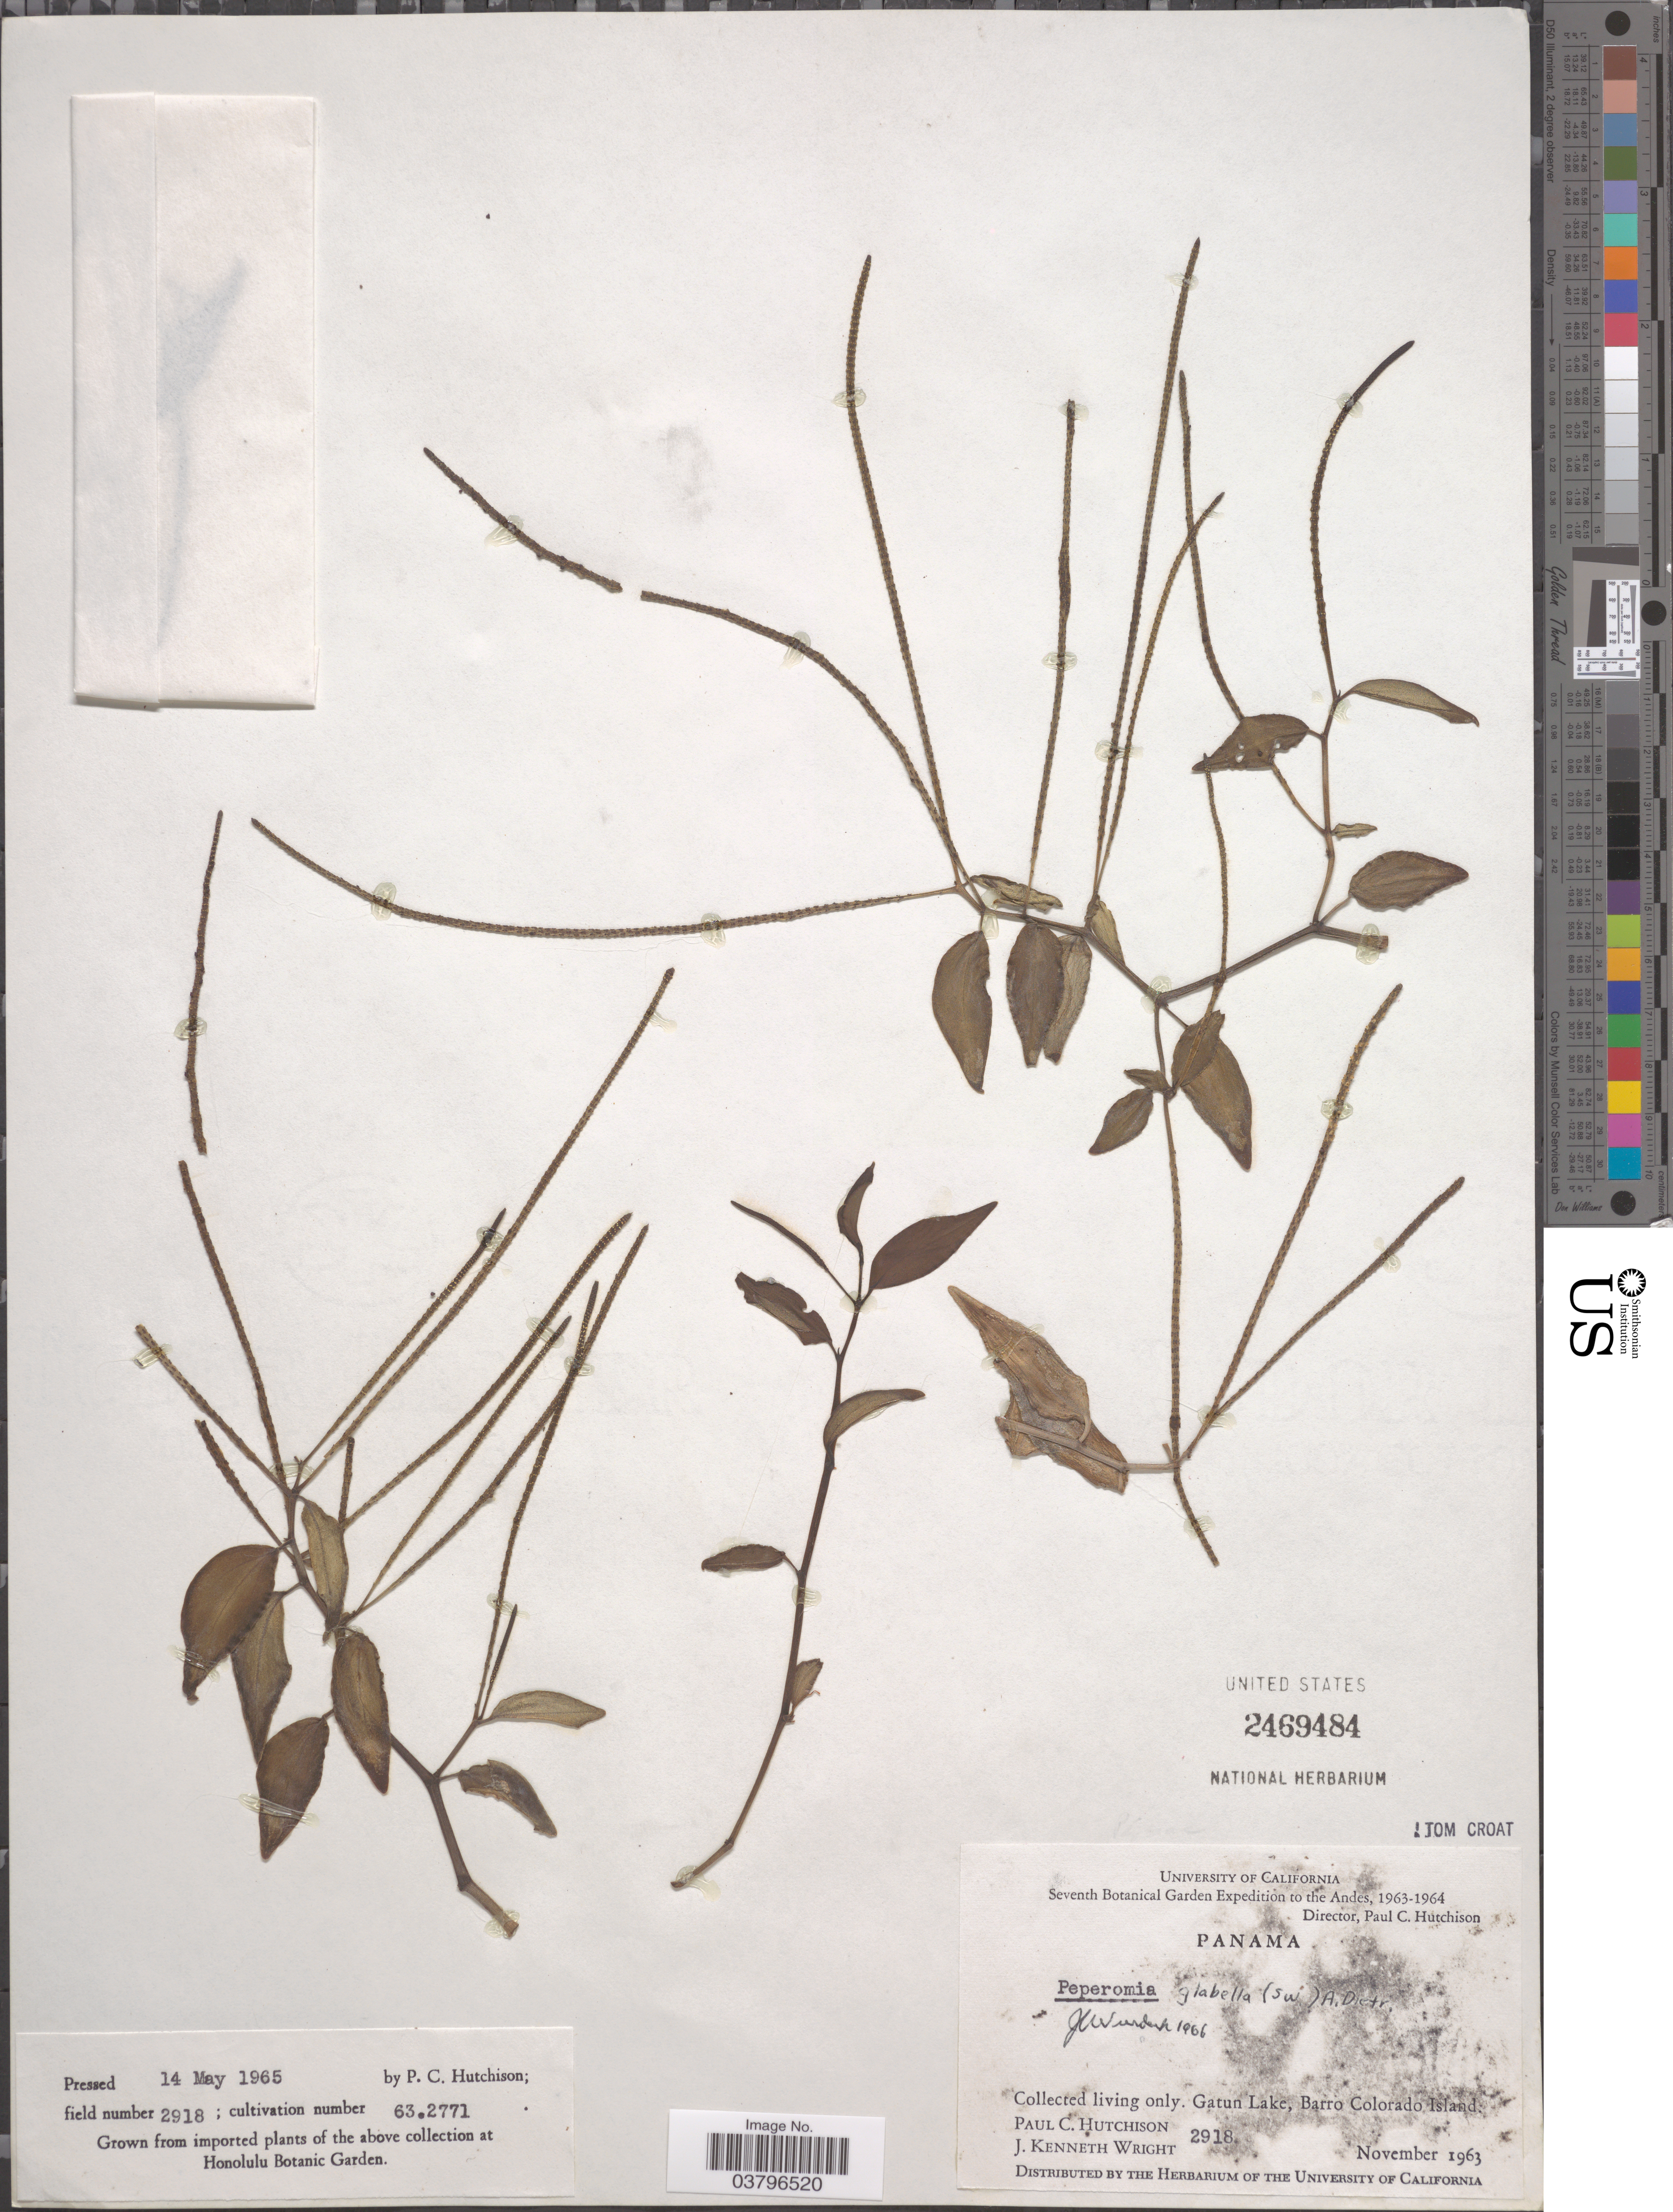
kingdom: Plantae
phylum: Tracheophyta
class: Magnoliopsida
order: Piperales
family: Piperaceae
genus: Peperomia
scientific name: Peperomia glabella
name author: (Sw.) A. Dietr.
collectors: P. C. Hutchison & J. K. Wright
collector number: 2918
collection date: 1963-11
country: Panama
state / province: Panamá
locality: The Andes. Gatun Lake, Barro Colorado Island.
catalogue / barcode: US 2469484